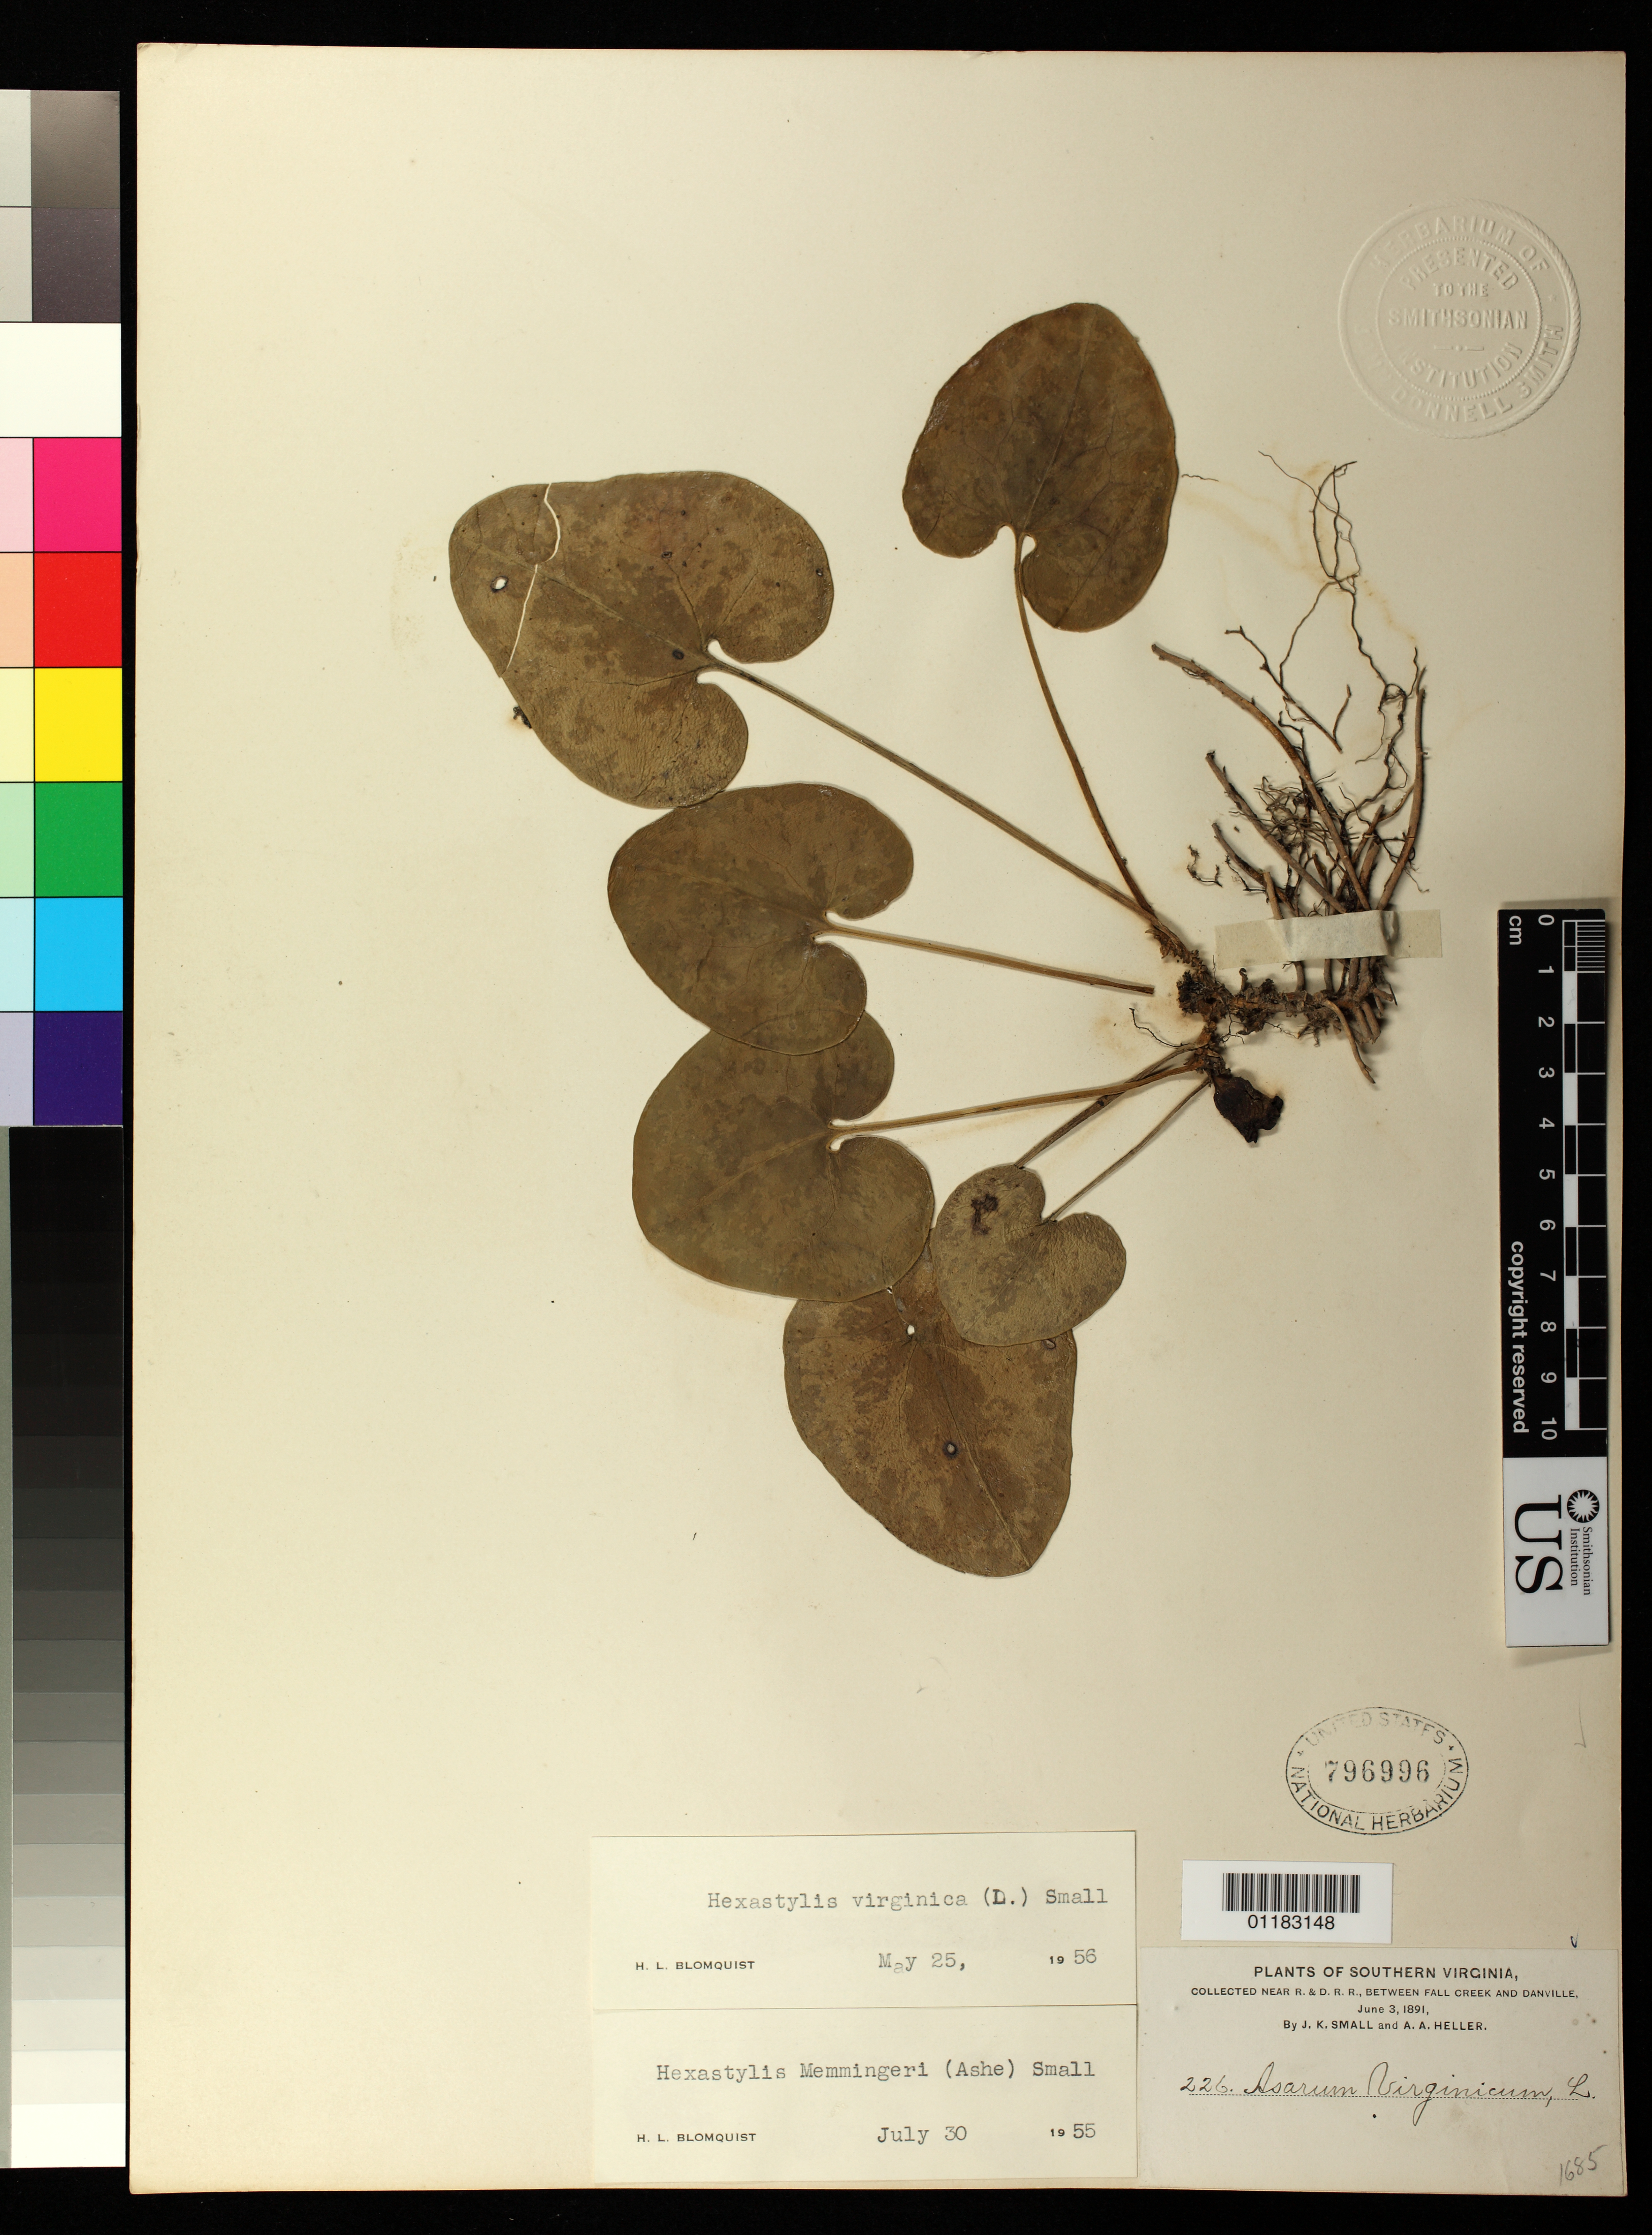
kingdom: Plantae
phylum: Tracheophyta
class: Magnoliopsida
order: Piperales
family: Aristolochiaceae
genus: Hexastylis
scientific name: Hexastylis virginica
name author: (L.) Small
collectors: J. K. Small & A. A. Heller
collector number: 226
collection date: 1891-06-03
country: United States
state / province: Virginia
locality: Near R. & D. R. R. between Fall Creek and Danville.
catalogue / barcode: US 796996